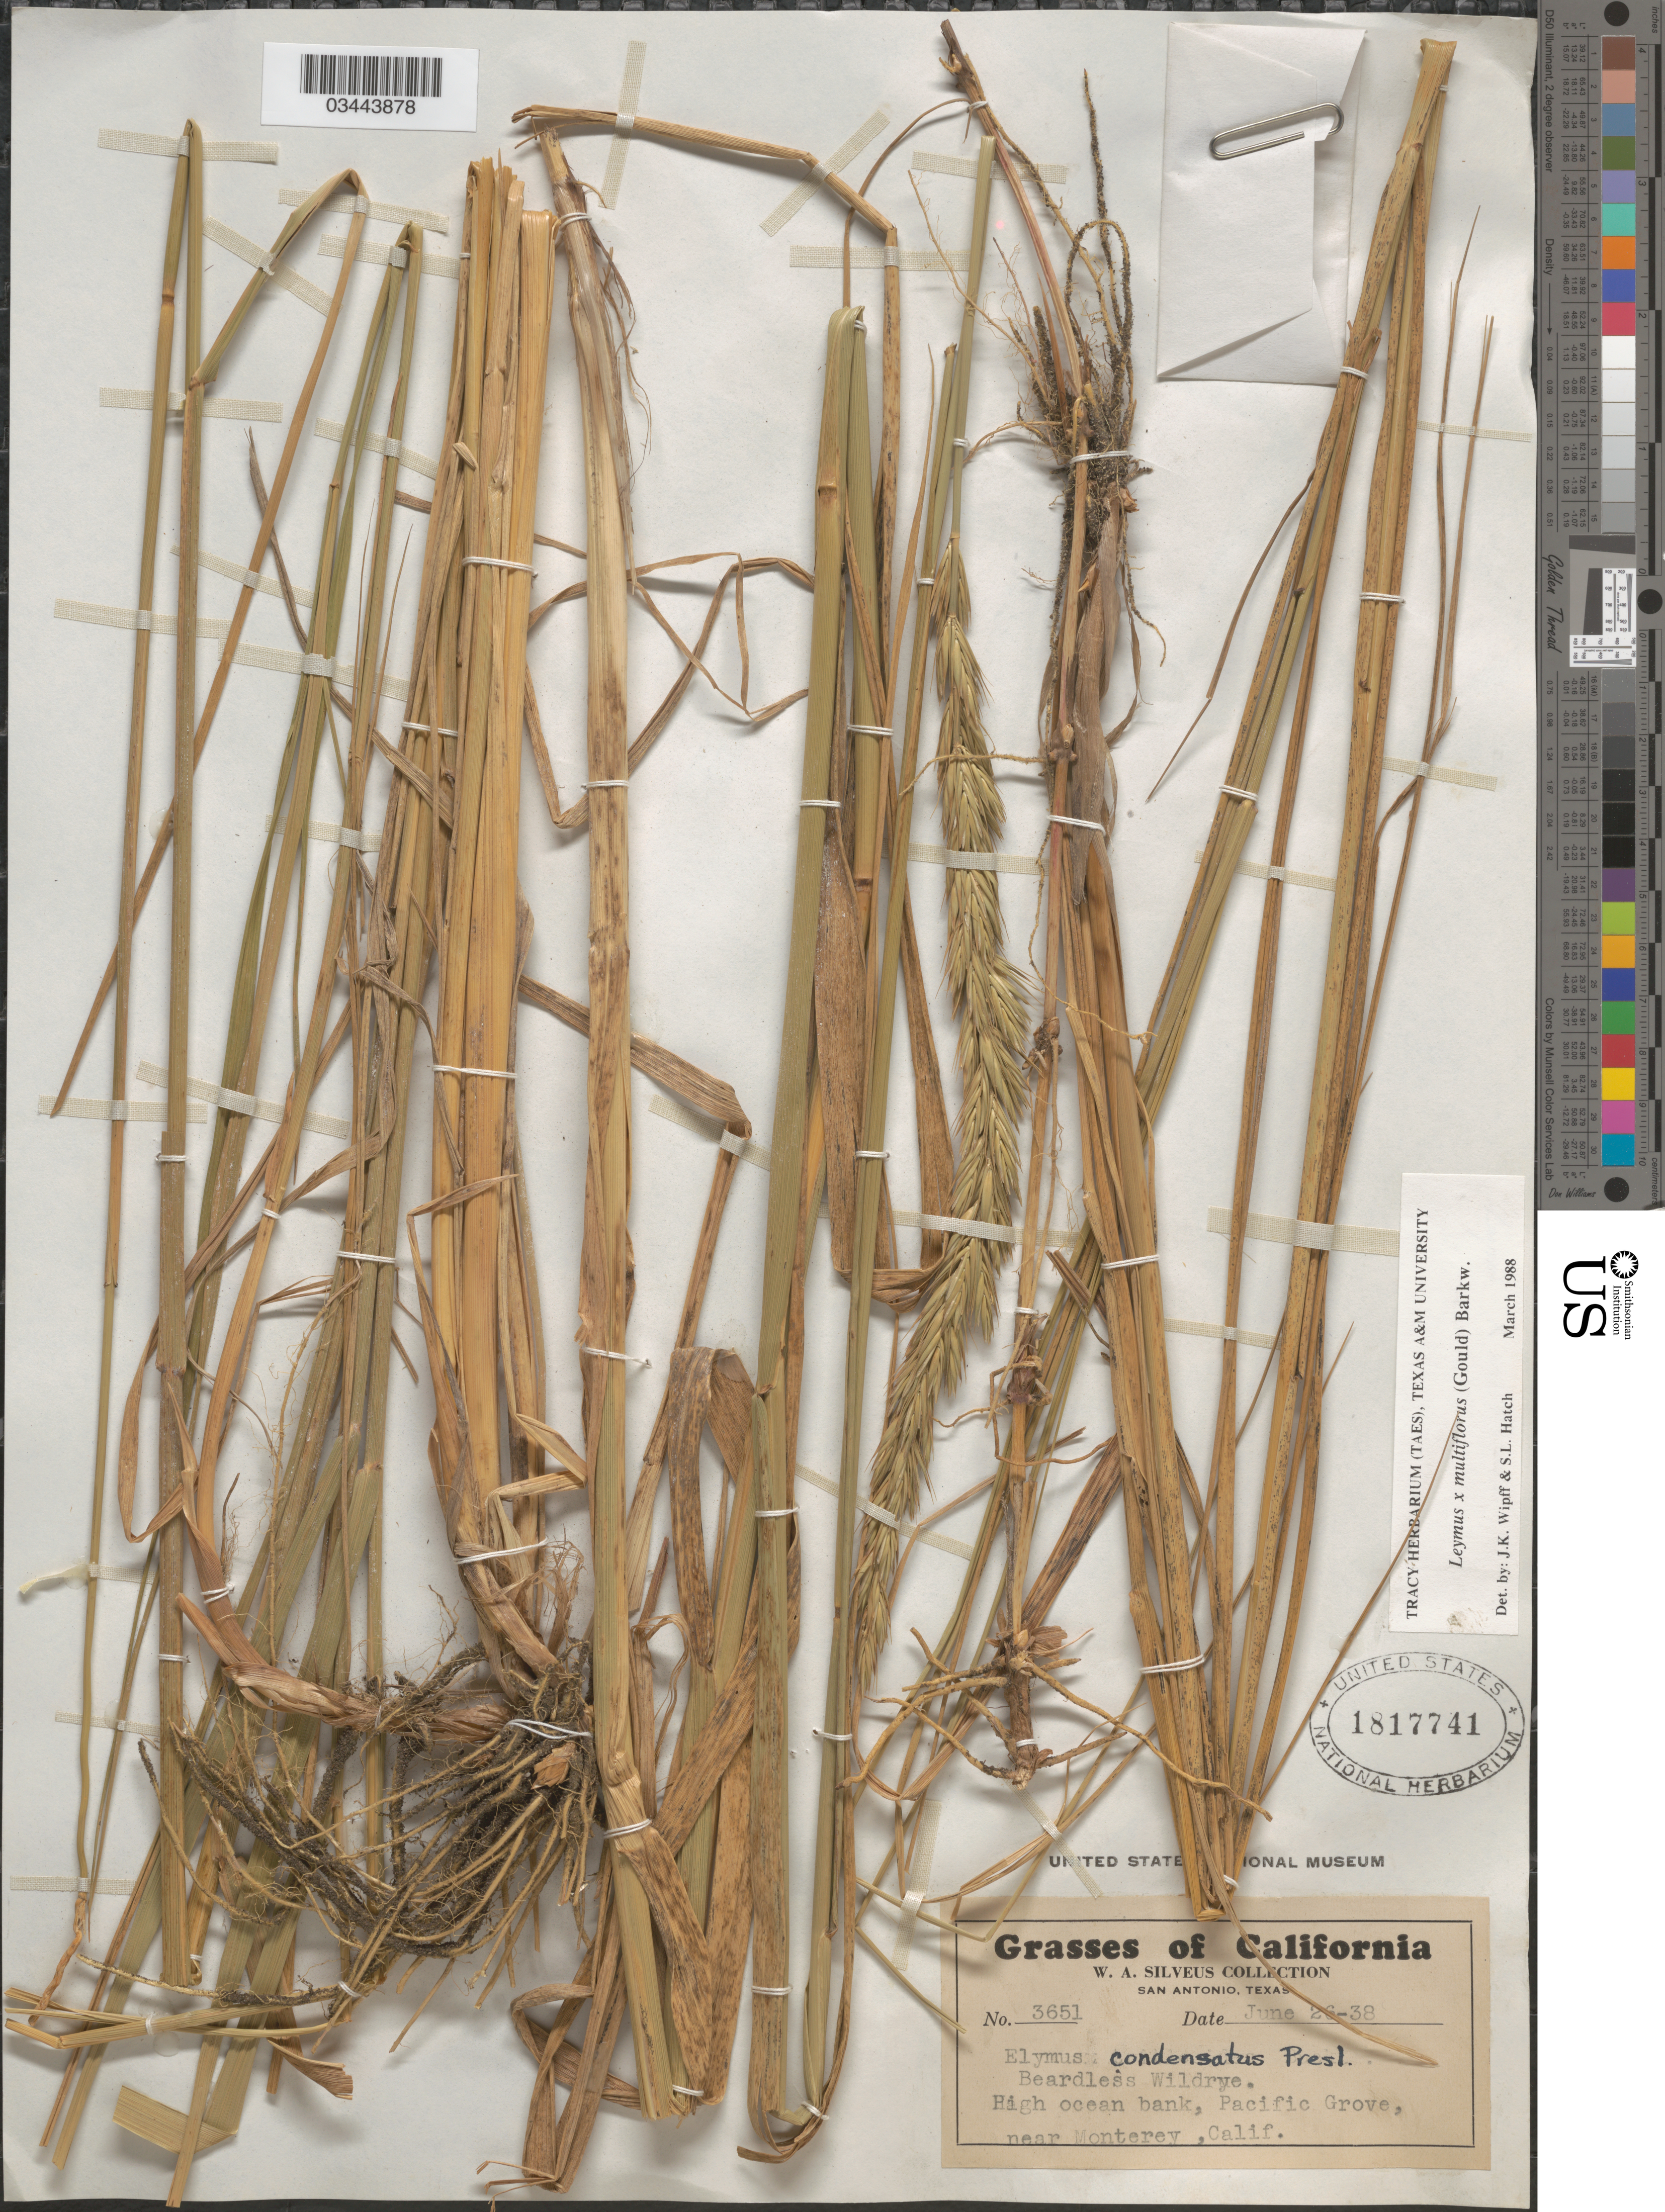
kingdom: Plantae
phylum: Tracheophyta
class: Liliopsida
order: Poales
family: Poaceae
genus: Leymus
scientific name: Leymus x multiflorus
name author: (Gould) Barkworth & R.J. Atkins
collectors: W. Silveus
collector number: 3651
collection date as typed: Transcribed d/m/y: 26/6/38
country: United States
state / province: California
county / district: Monterey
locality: Beardless Wildrye. High ocean bank, Pacific Grove, near Monterey.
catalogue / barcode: US 1817741